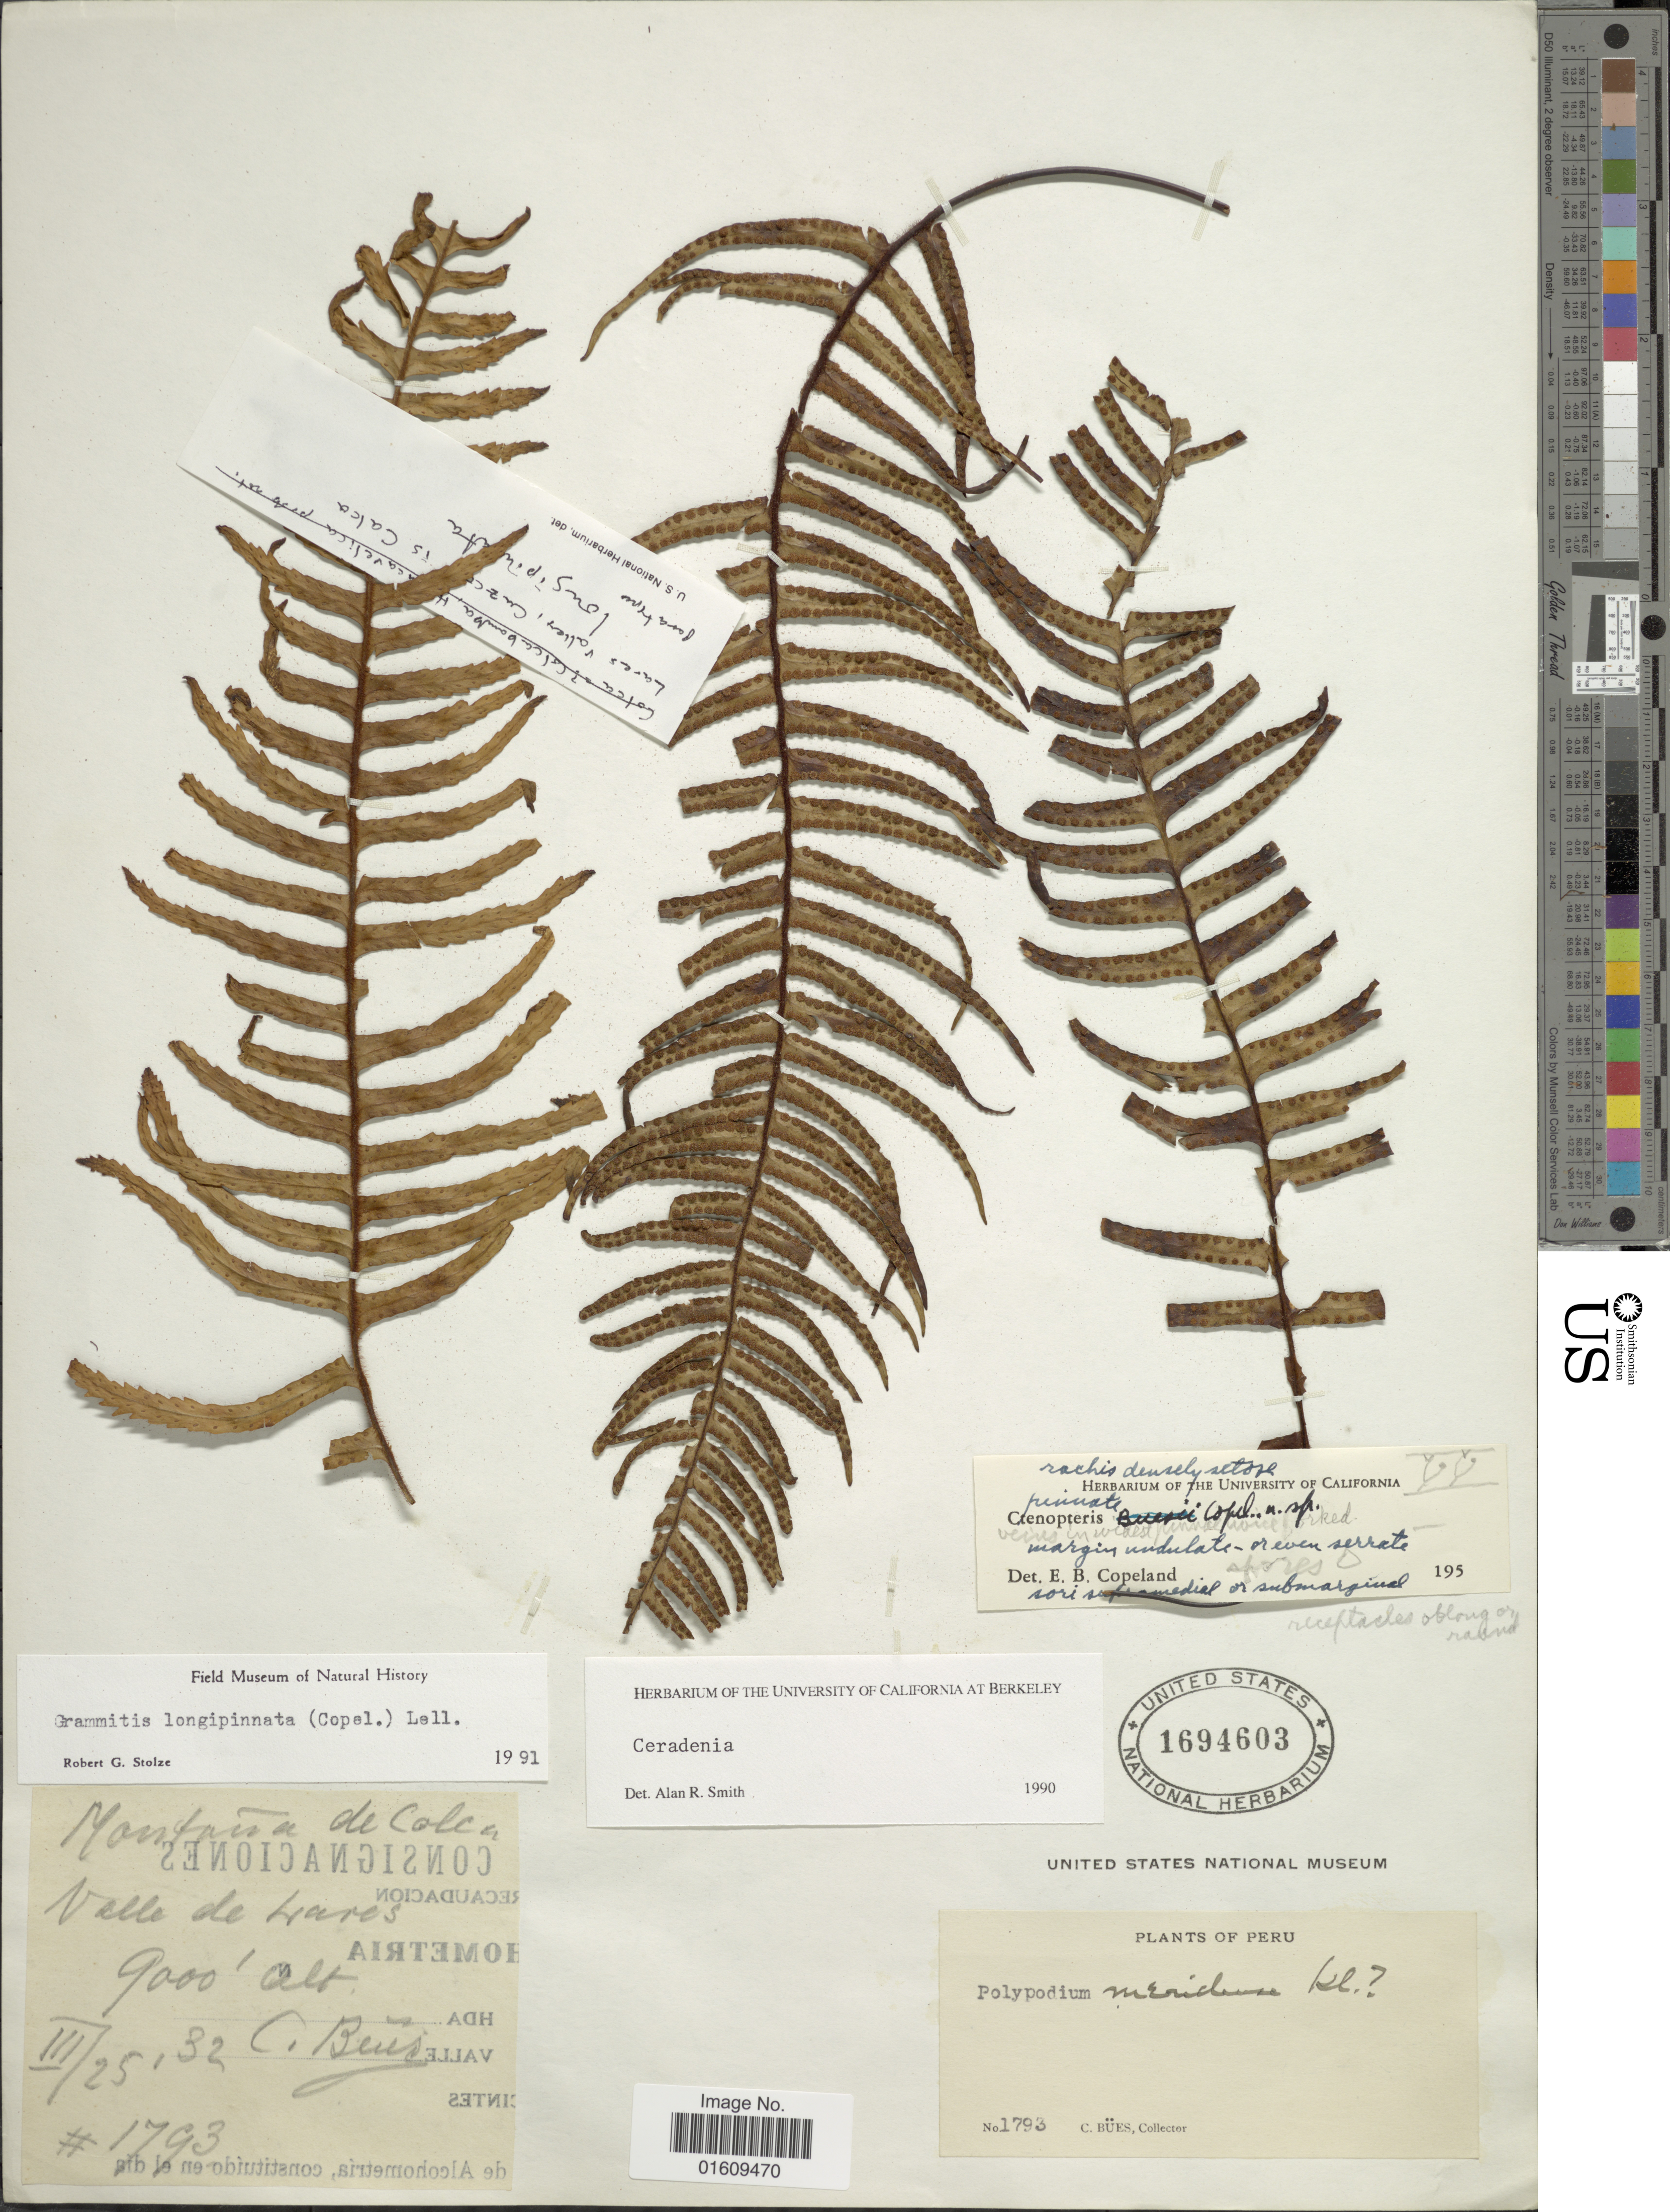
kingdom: Plantae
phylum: Tracheophyta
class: Polypodiopsida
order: Polypodiales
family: Polypodiaceae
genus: Ceradenia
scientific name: Ceradenia longipinnata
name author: (Copel.) L.E. Bishop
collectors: C. Bues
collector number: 1793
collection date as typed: Transcribed d/m/y: 25/3/32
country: Peru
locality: Peru, Montana de Calca, Valles de hares.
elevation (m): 2743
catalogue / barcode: US 1694603